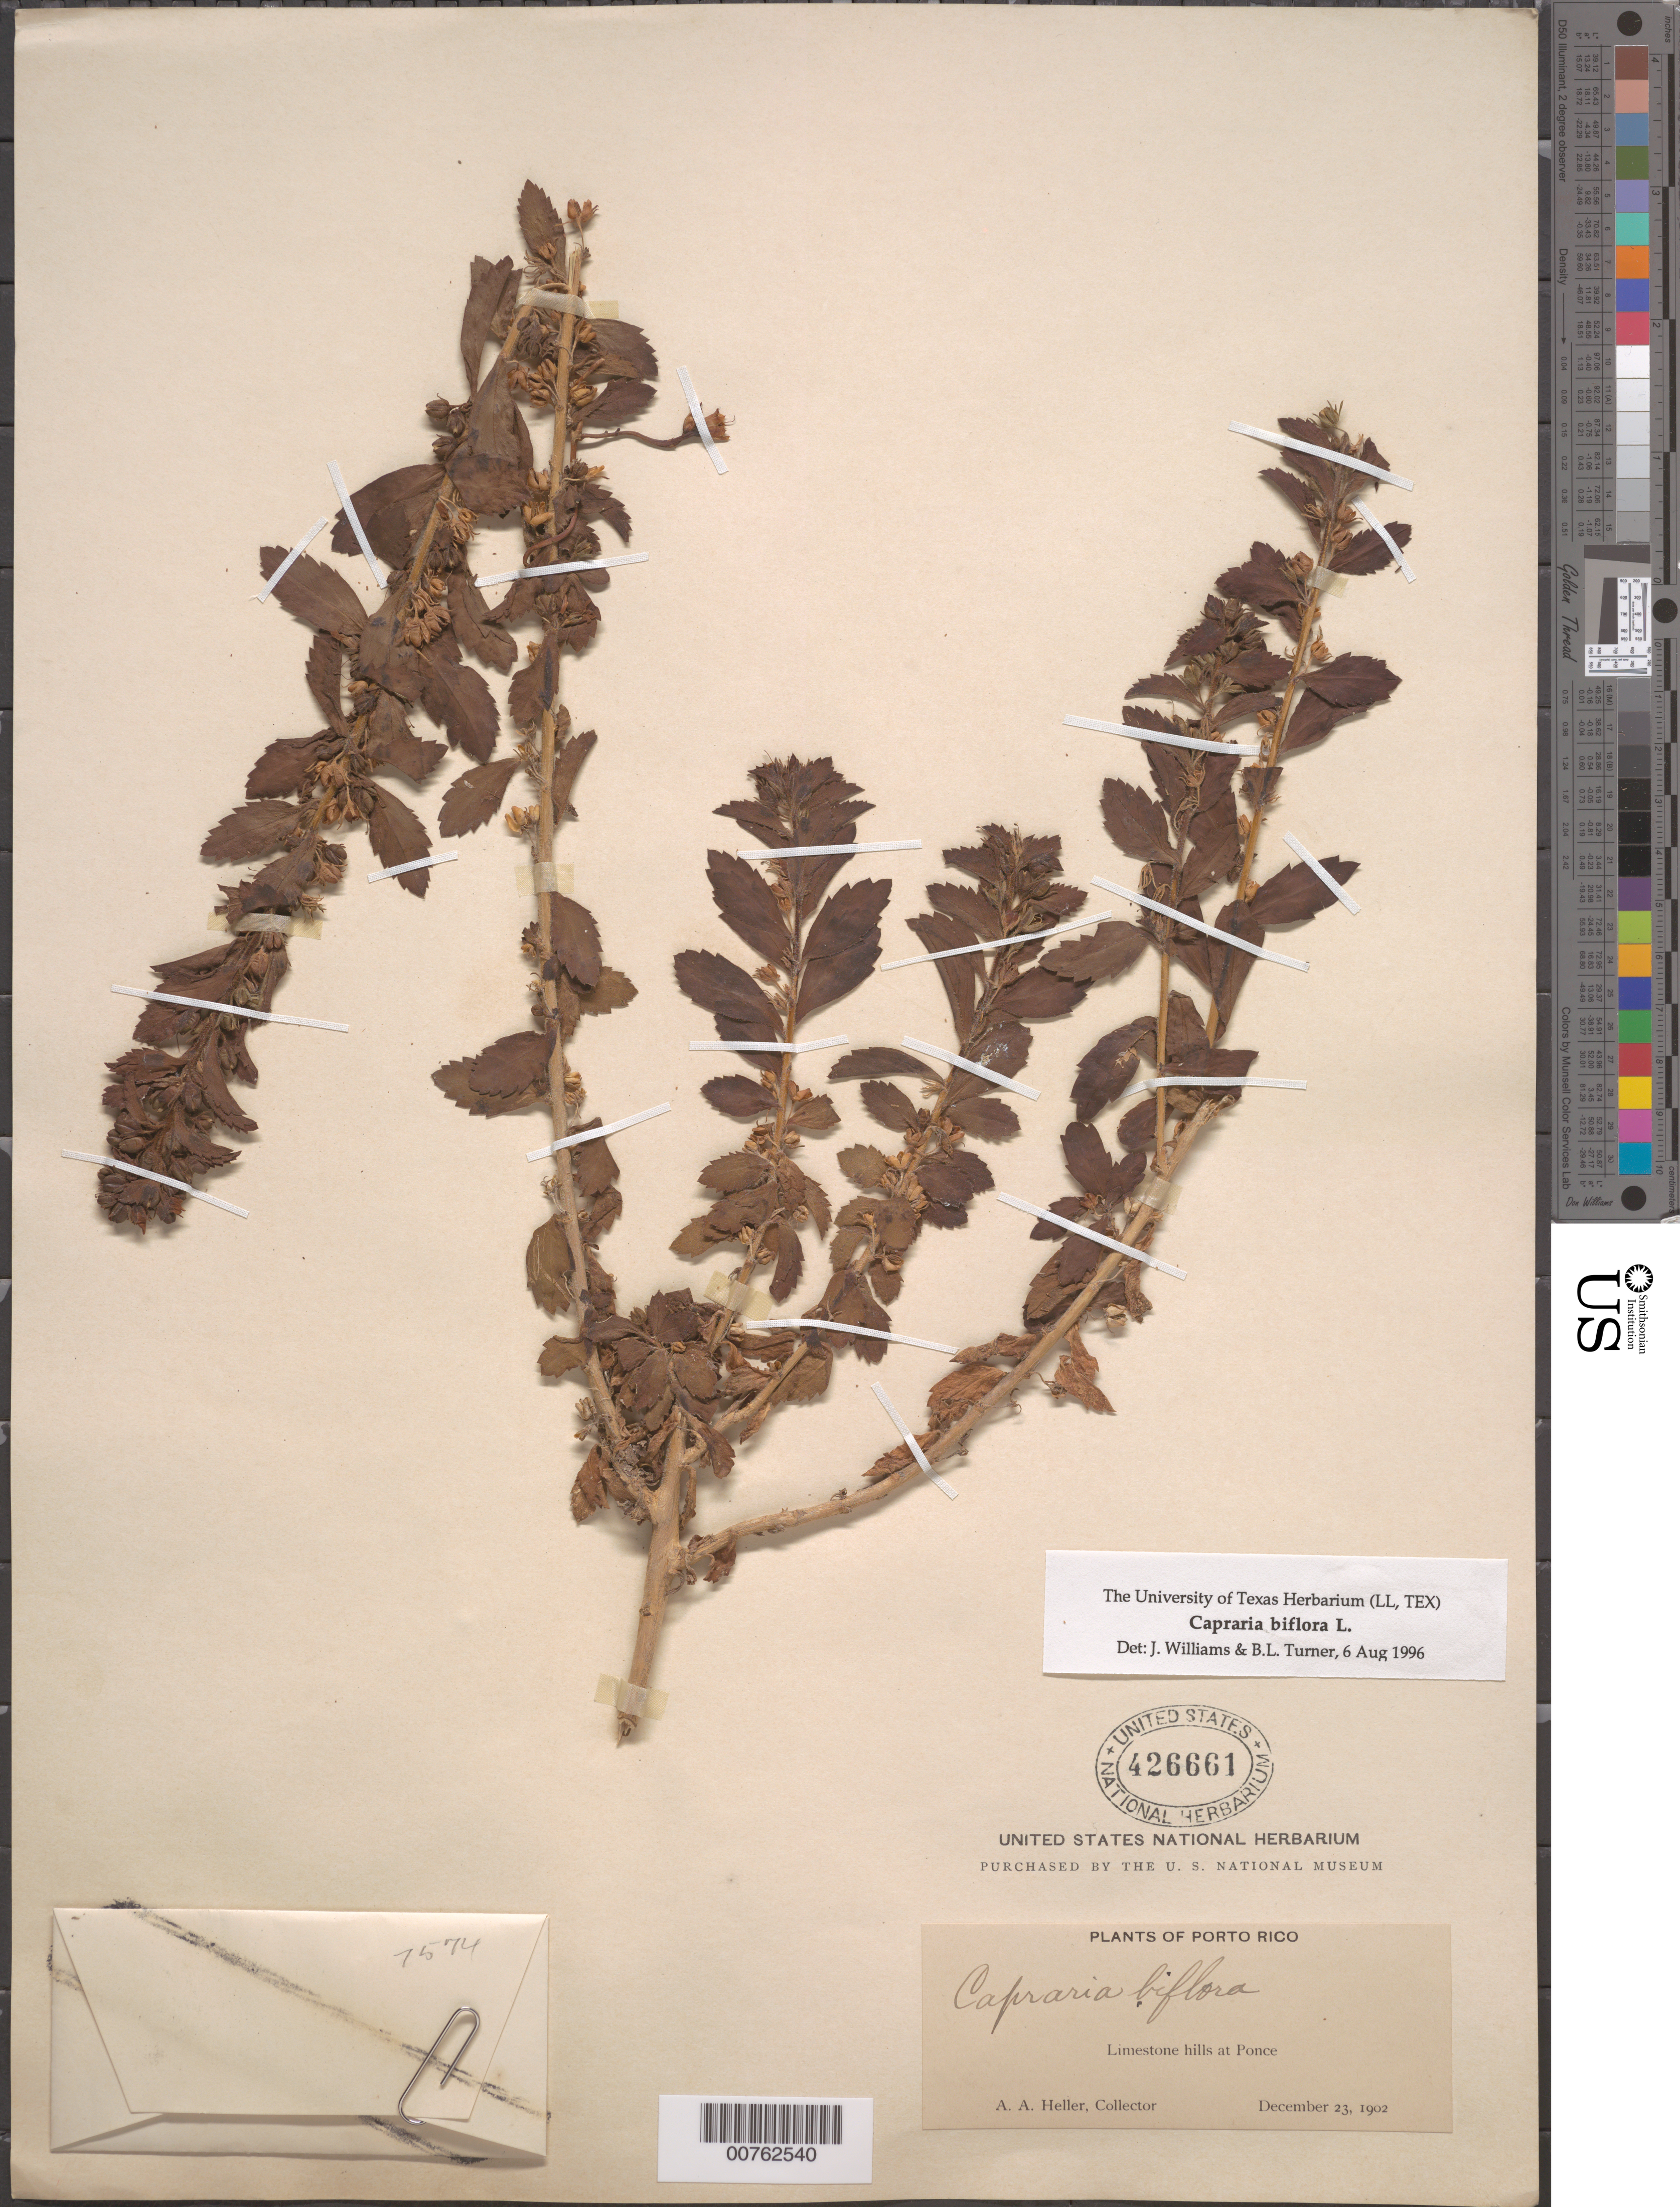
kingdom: Plantae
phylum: Tracheophyta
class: Magnoliopsida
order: Lamiales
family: Scrophulariaceae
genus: Capraria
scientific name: Capraria biflora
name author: L.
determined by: Williams, J.; Turner, B. L.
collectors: A. A. Heller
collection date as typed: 23 Dec 1902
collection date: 1902-12-23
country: Puerto Rico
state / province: Ponce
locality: At Ponce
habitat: Limestone hills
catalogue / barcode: US 426661